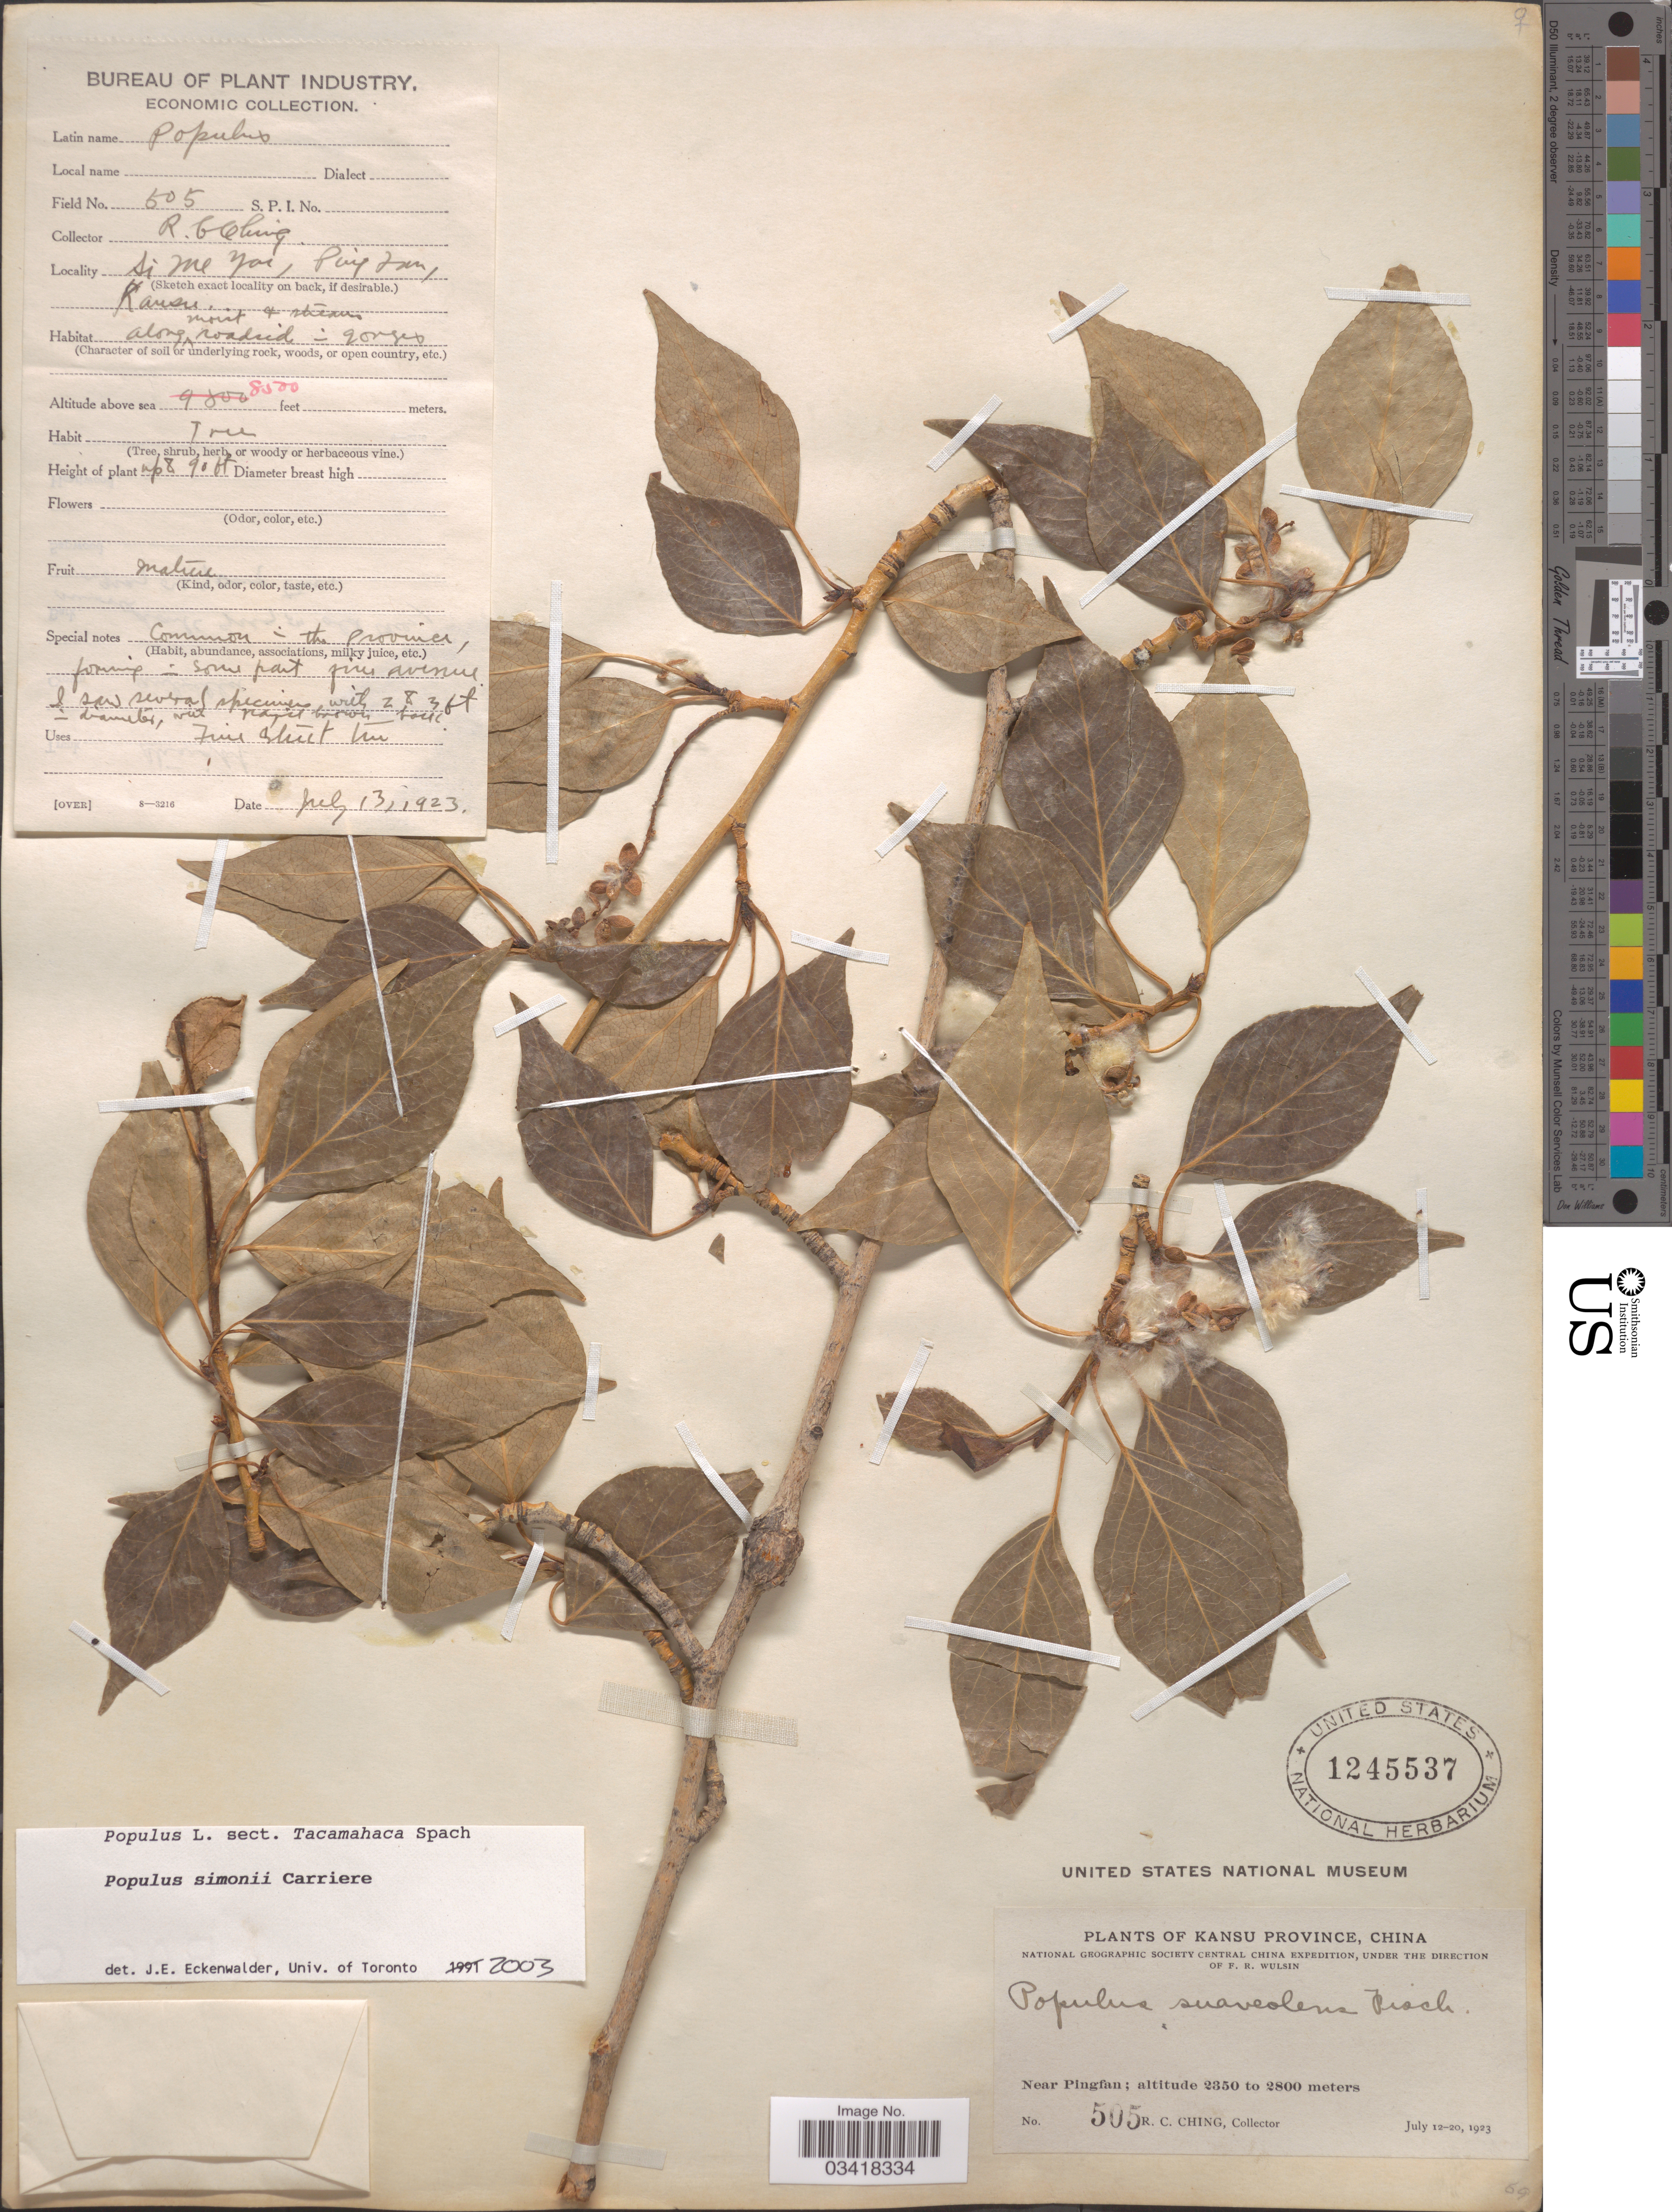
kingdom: Plantae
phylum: Tracheophyta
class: Magnoliopsida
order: Malpighiales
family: Salicaceae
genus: Populus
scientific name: Populus simonii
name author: Carrière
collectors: R. C. Ching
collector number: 505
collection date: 1923-07-13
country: China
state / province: Gansu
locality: Si Me You, Kansu Province. Near Pingfan.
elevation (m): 2591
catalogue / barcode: US 1245537